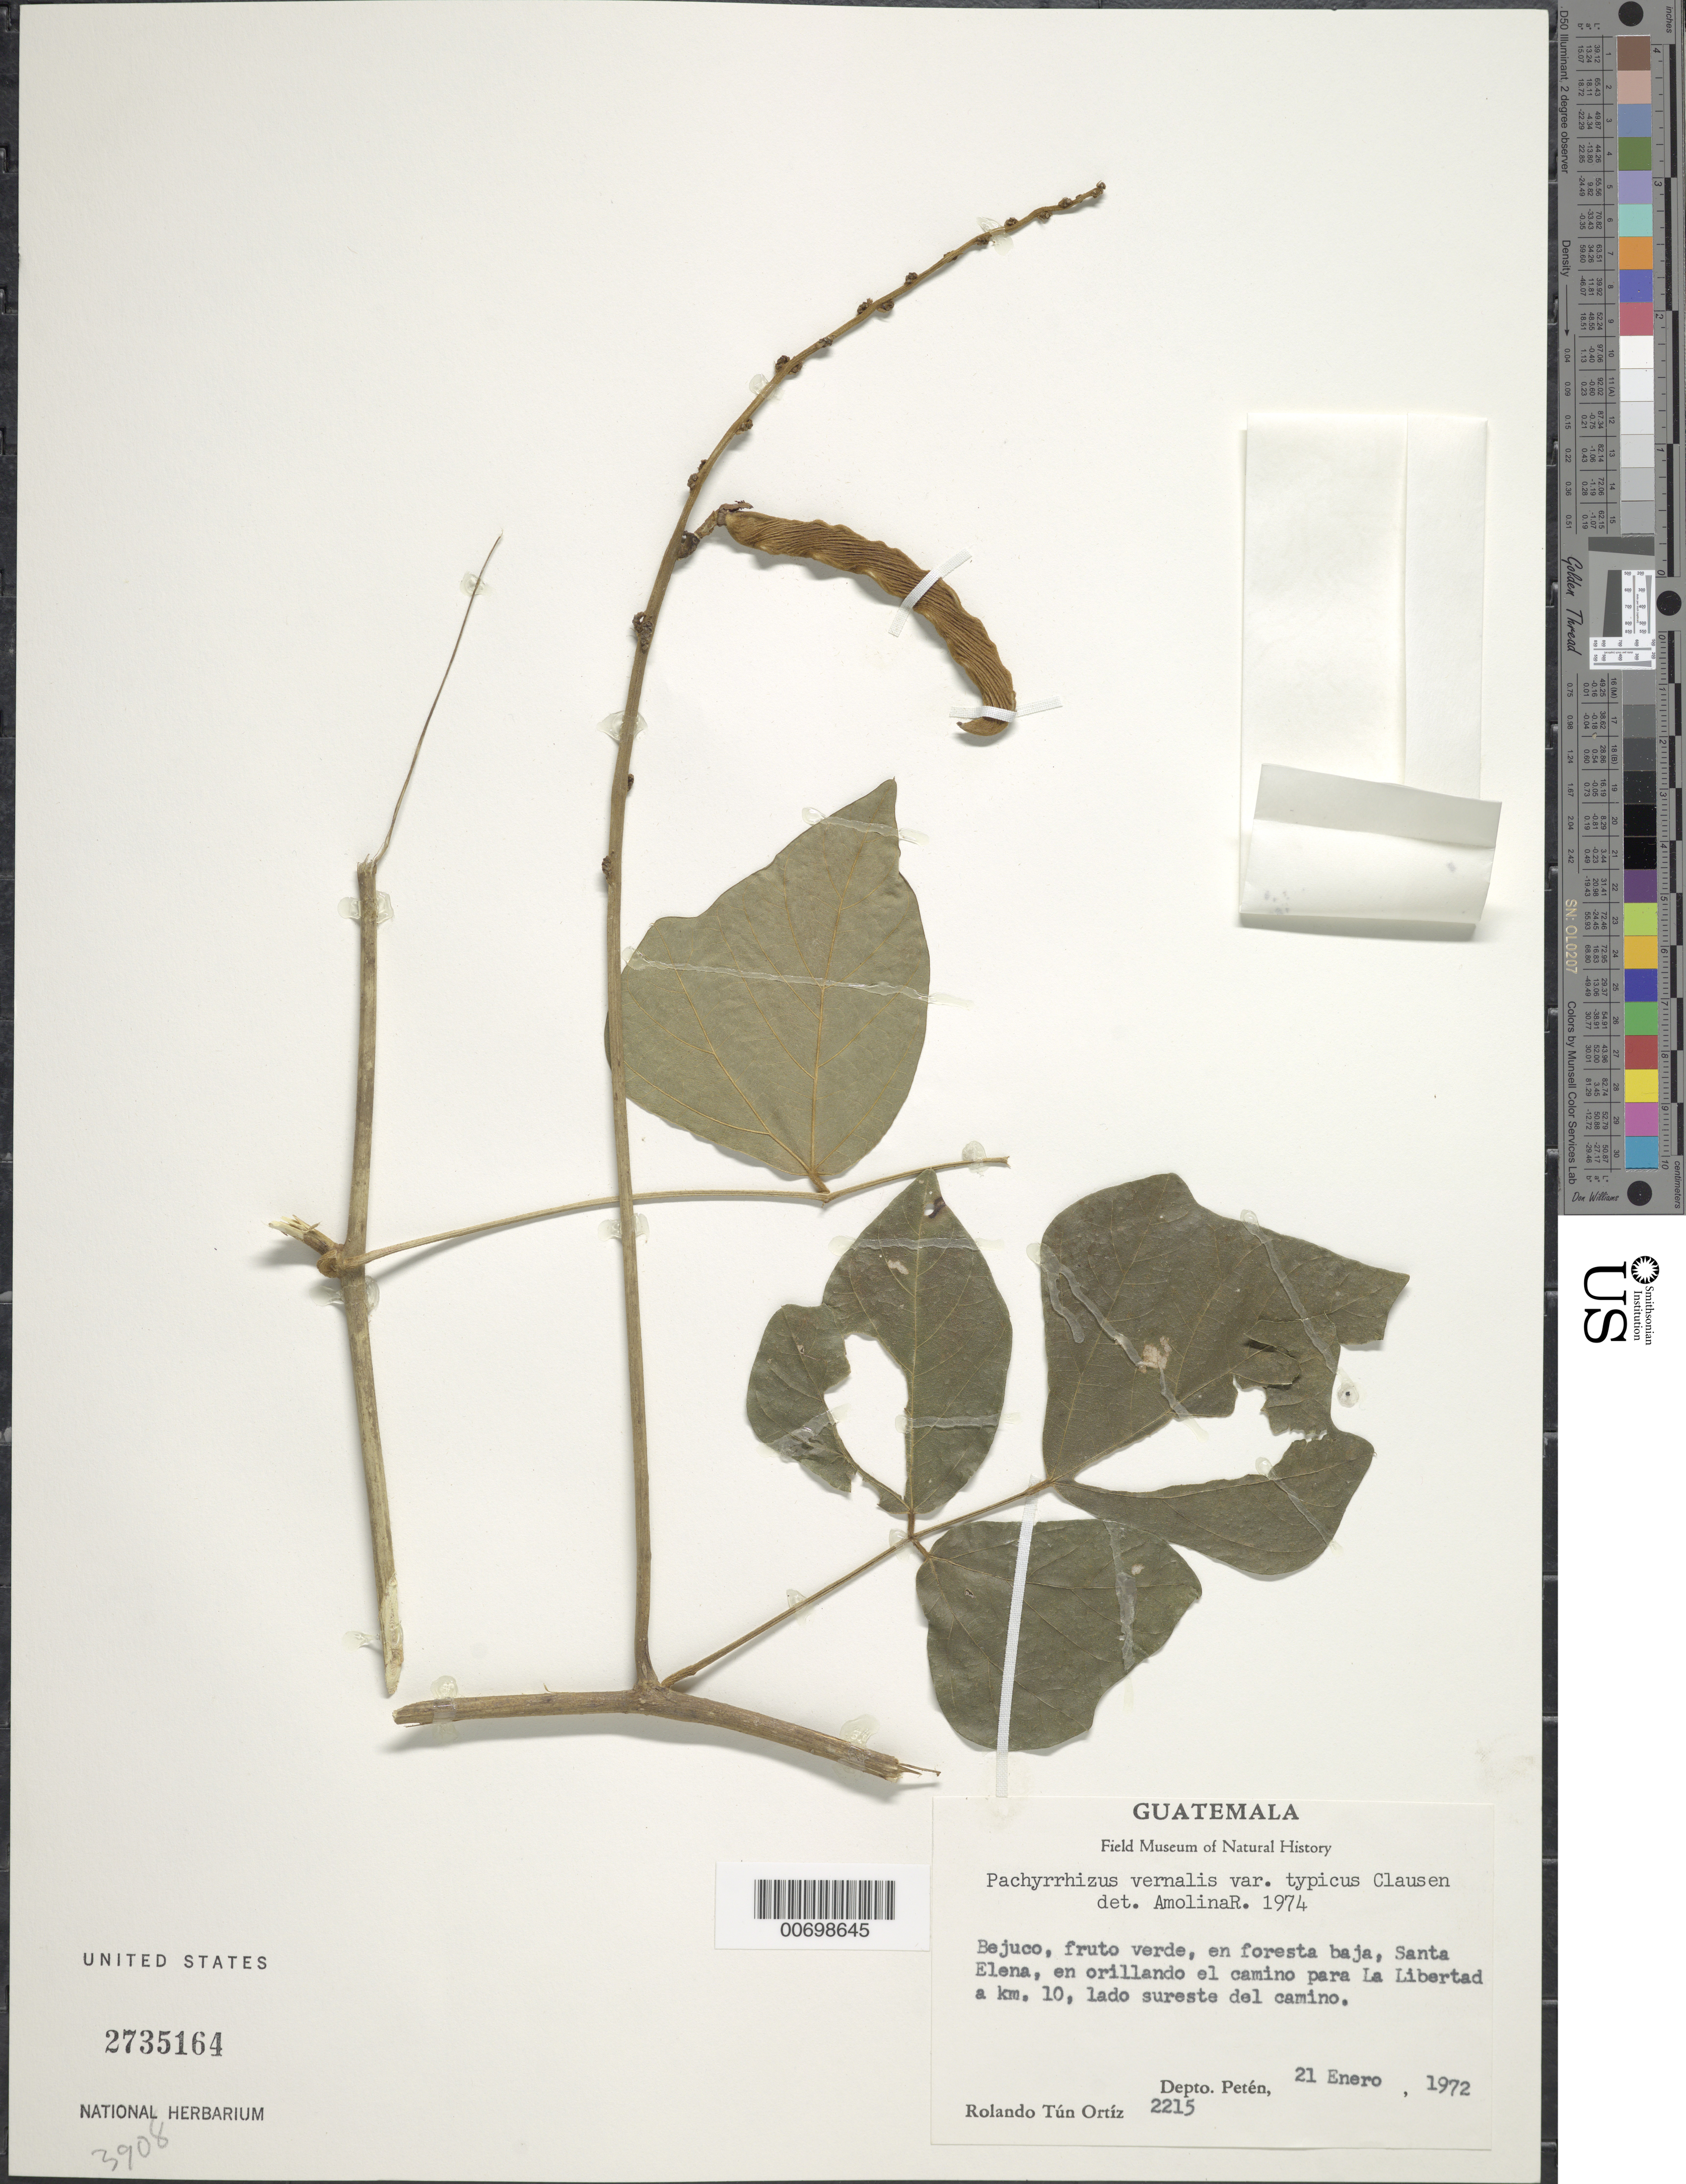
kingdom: Plantae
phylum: Tracheophyta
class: Magnoliopsida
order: Fabales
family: Fabaceae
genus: Pachyrhizus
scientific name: Pachyrhizus vernalis var. typicus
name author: R.T. Clausen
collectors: R. Tún Ortiz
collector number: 2215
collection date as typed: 21 Jan 1972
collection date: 1972-01-21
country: Guatemala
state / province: El Petén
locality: Santa Elena, en orillando el camino para La Libertad a km. 10, lado sur este del camino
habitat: Foresta baja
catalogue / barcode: US 2735164